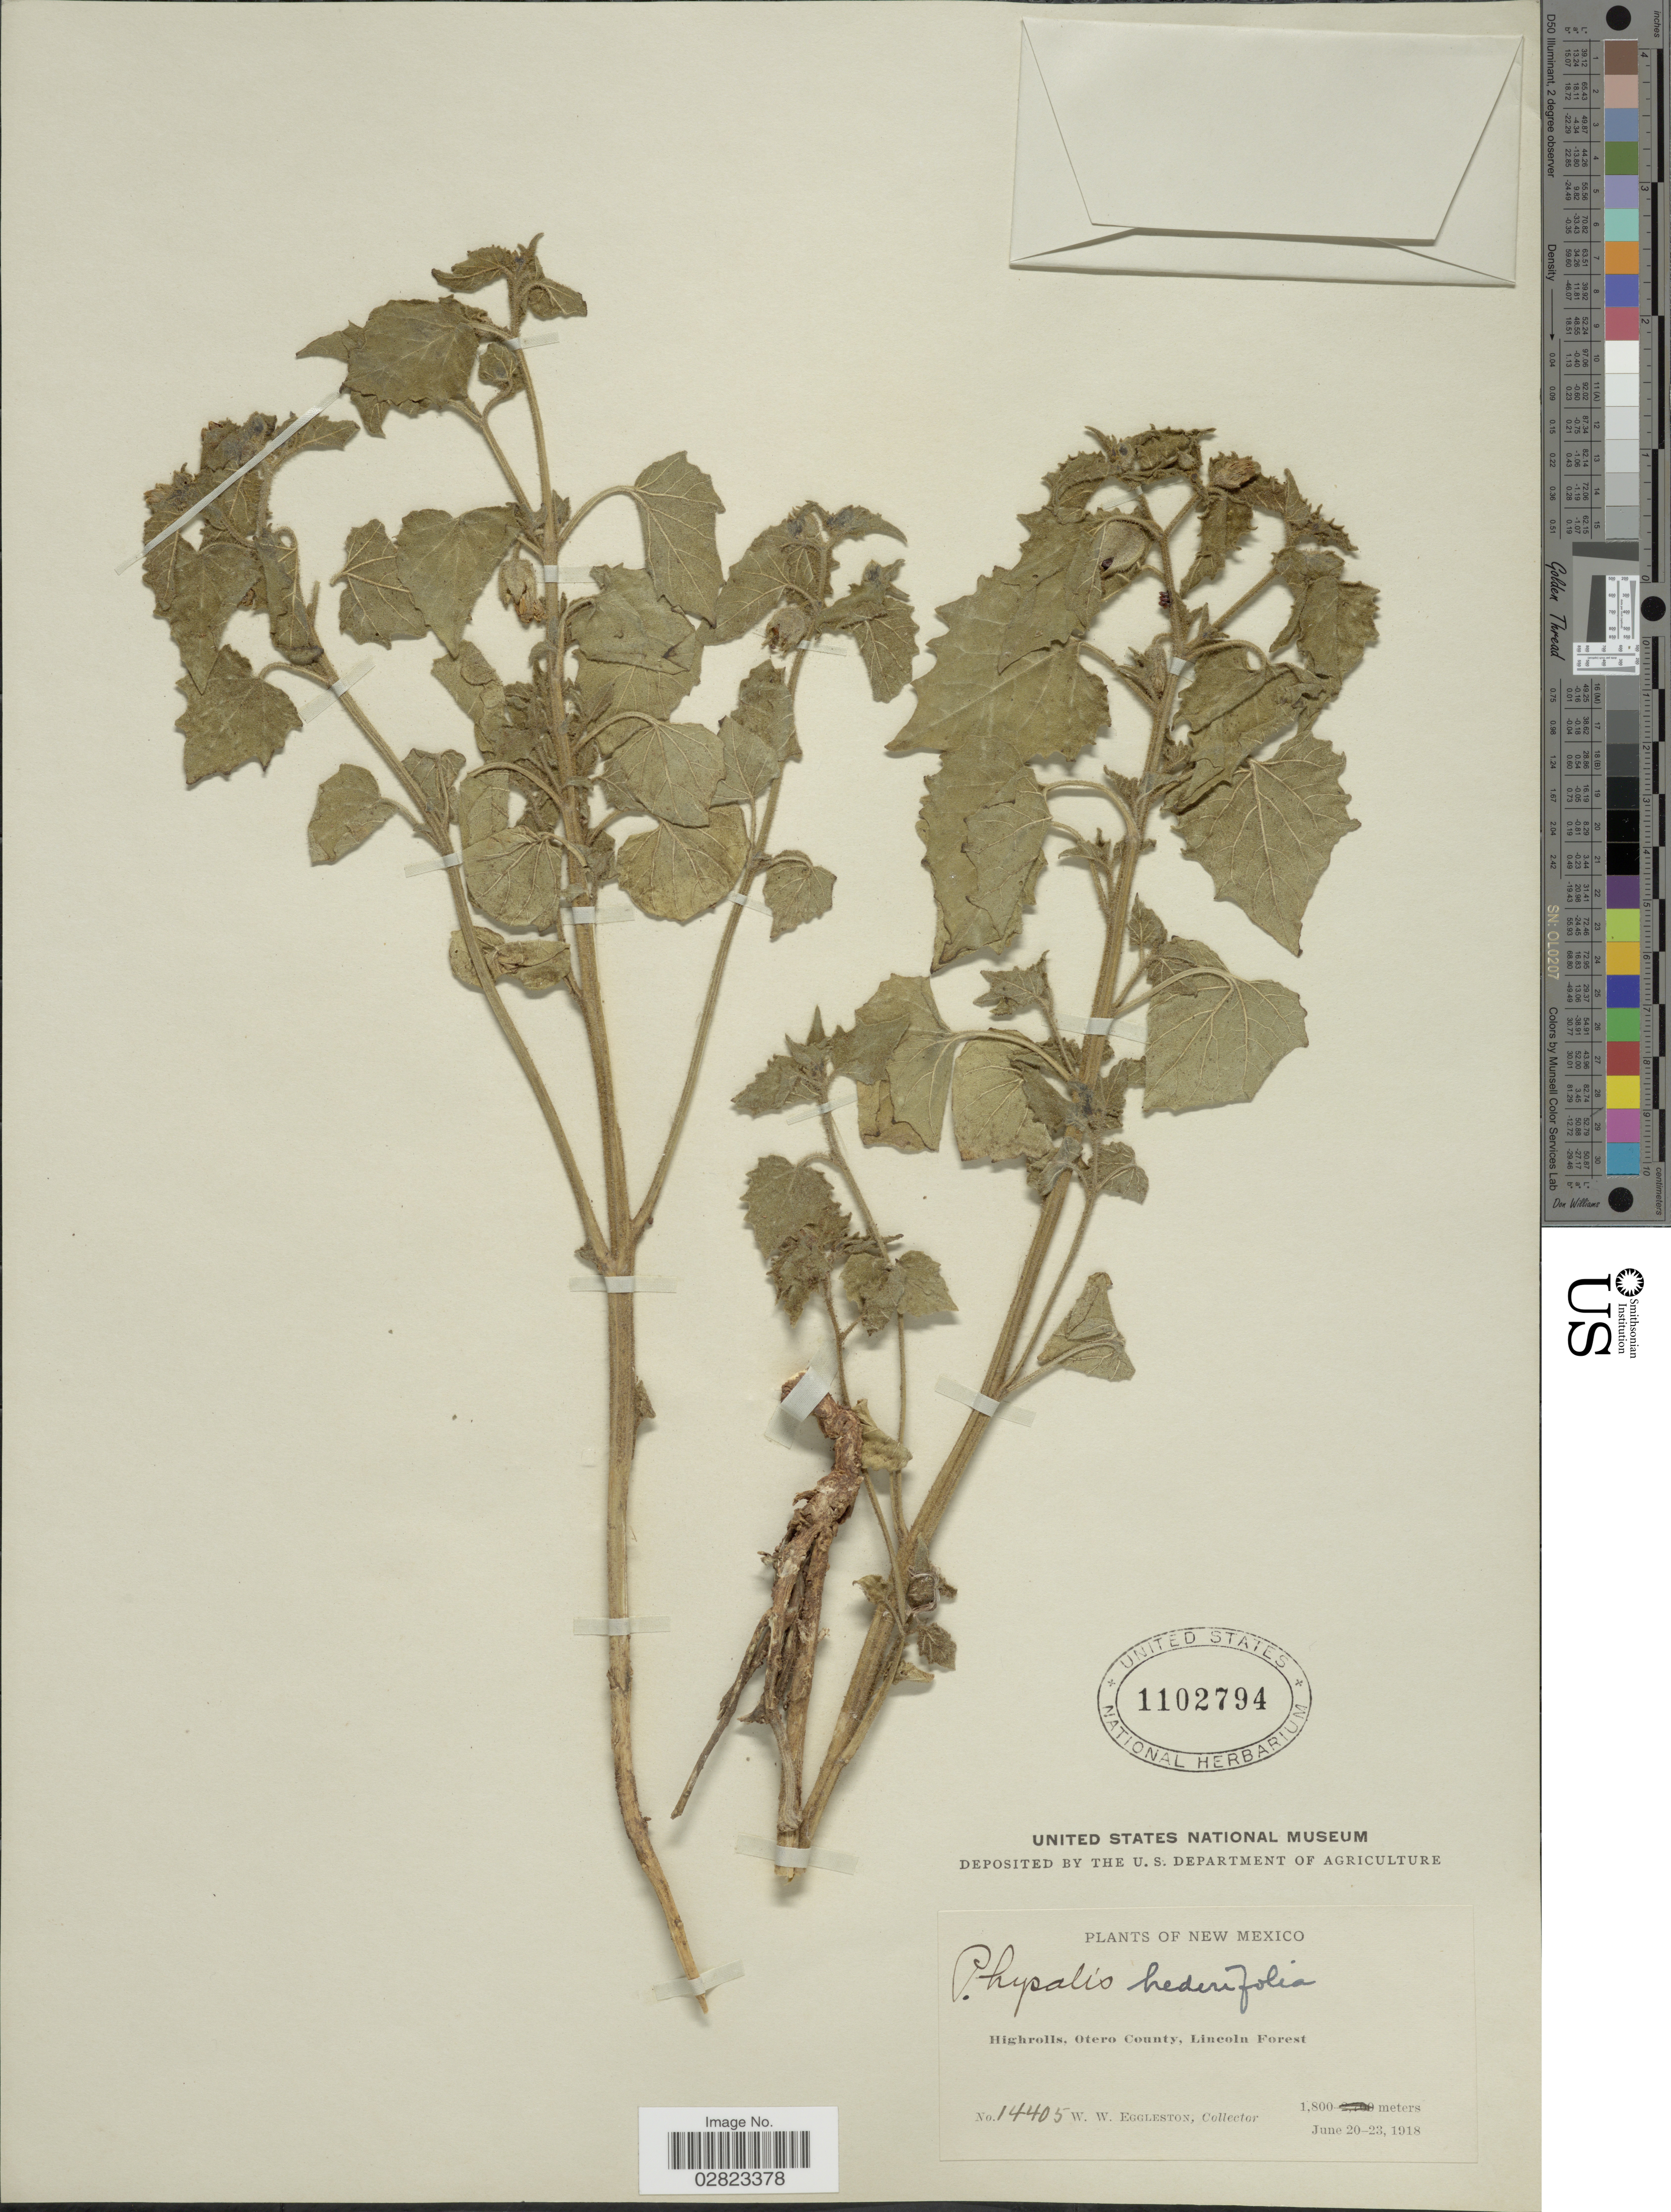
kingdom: Plantae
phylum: Tracheophyta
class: Magnoliopsida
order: Solanales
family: Solanaceae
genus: Physalis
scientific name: Physalis hederifolia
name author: A. Gray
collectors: W. W. Eggleston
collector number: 14405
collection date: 1918-06-20/1918-06-23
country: United States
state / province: New Mexico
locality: Highrolls, Otero County, Lincoln Forest.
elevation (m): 1800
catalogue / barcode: US 1102794